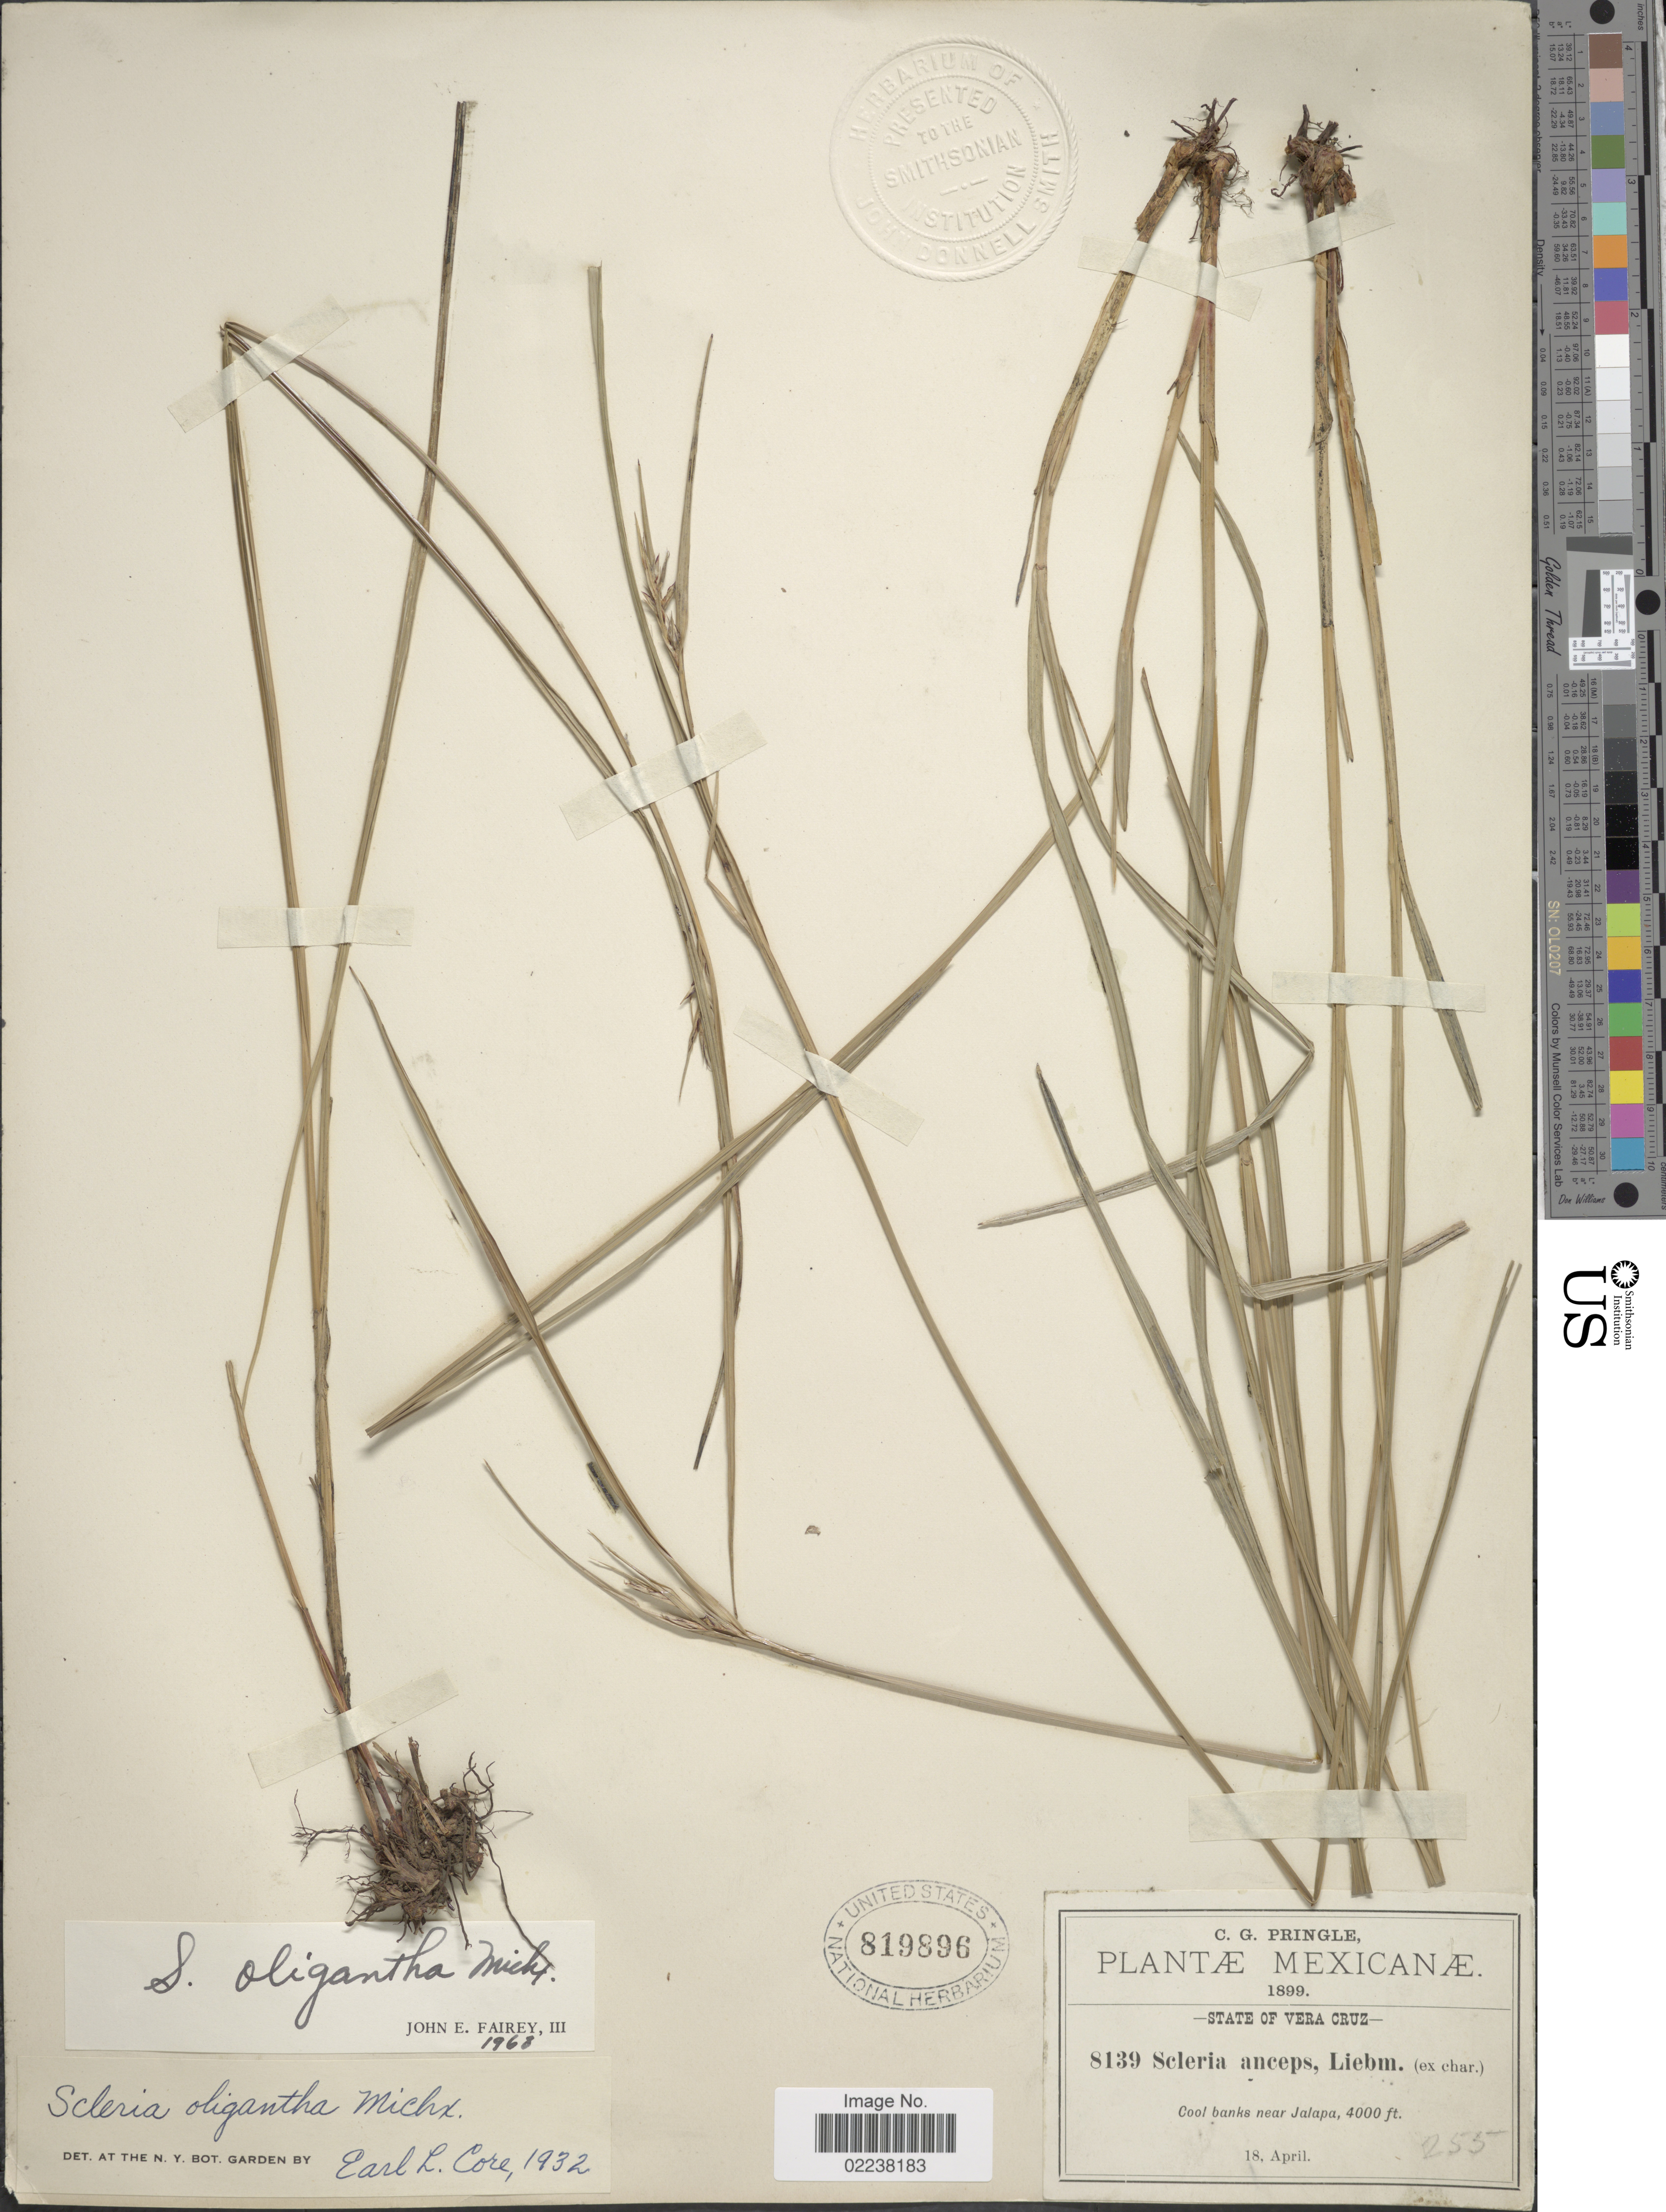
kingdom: Plantae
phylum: Tracheophyta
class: Liliopsida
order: Poales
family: Cyperaceae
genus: Scleria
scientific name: Scleria oligantha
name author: Michx.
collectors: C. G. Pringle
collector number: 8139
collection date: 1899-04-18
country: Mexico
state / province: Veracruz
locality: Cool banks near Jalapa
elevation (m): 1219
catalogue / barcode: US 819896